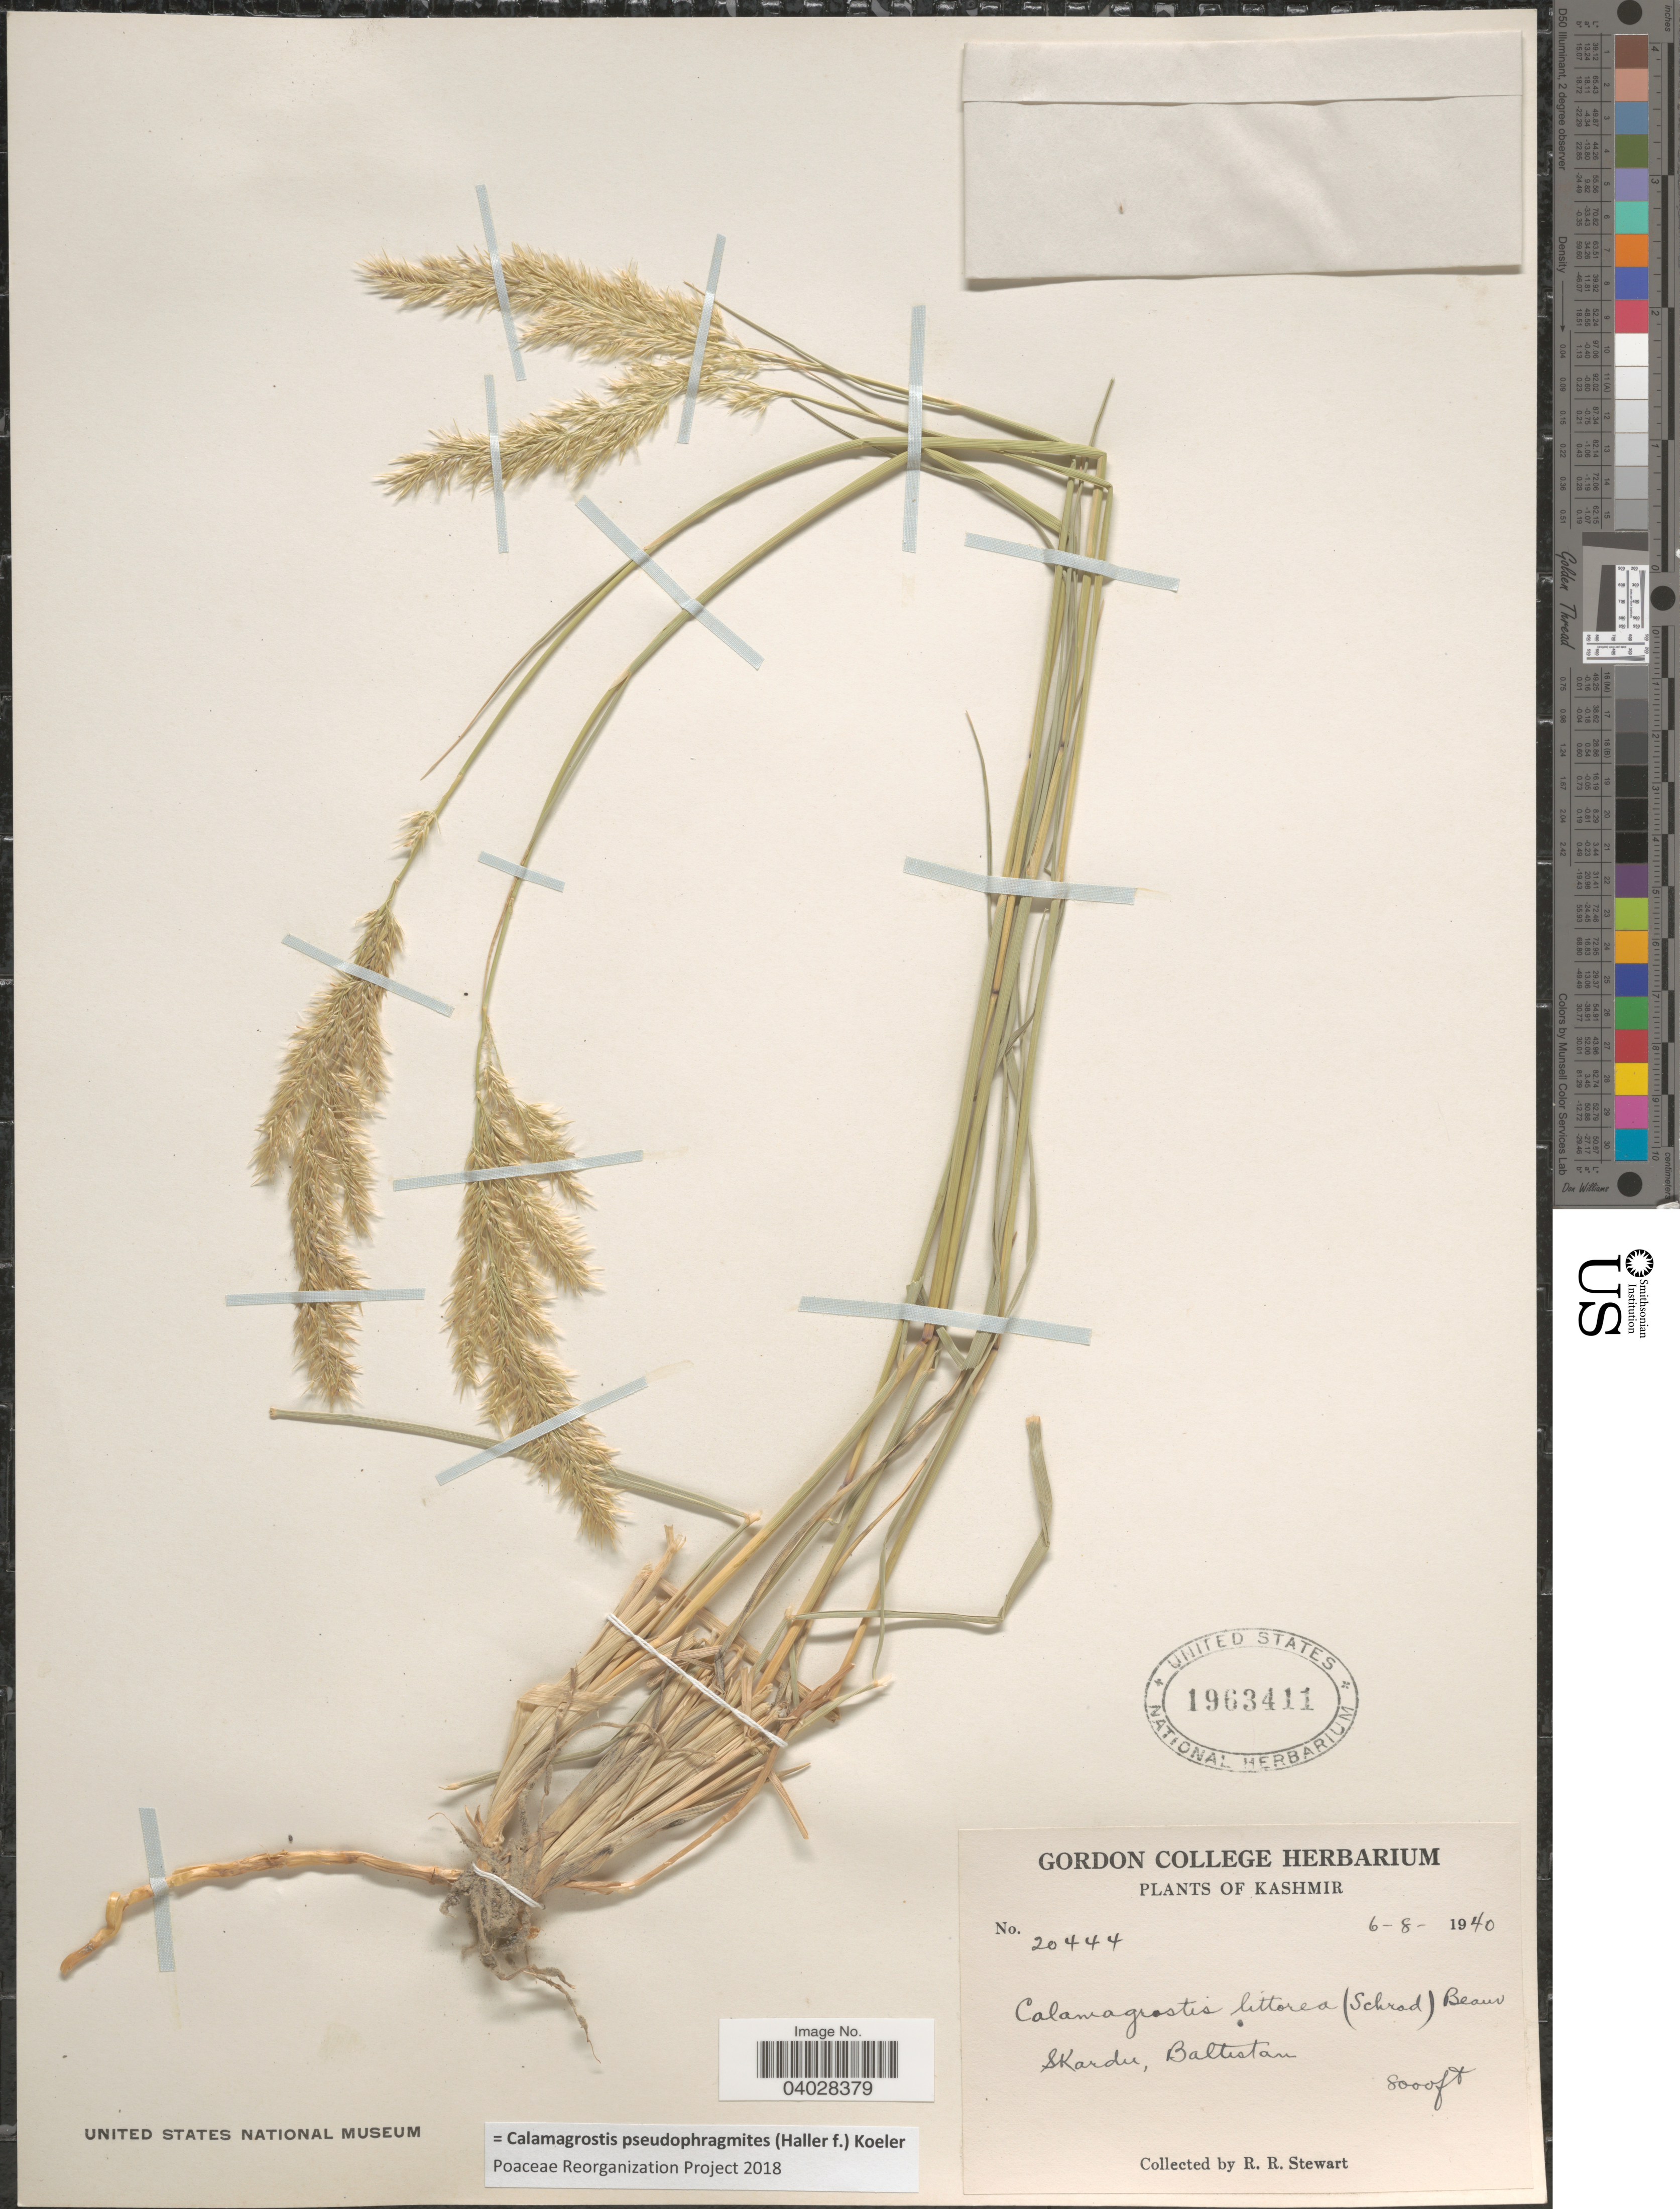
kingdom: Plantae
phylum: Tracheophyta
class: Liliopsida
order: Poales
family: Poaceae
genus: Calamagrostis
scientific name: Calamagrostis pseudophragmites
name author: (Haller f.) Koeler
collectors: R. Stewart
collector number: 20444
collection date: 1940-08-06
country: India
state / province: Jammu and Kashmir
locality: Kashmir. Skardu, Baltistan.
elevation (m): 2438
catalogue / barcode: US 1963411